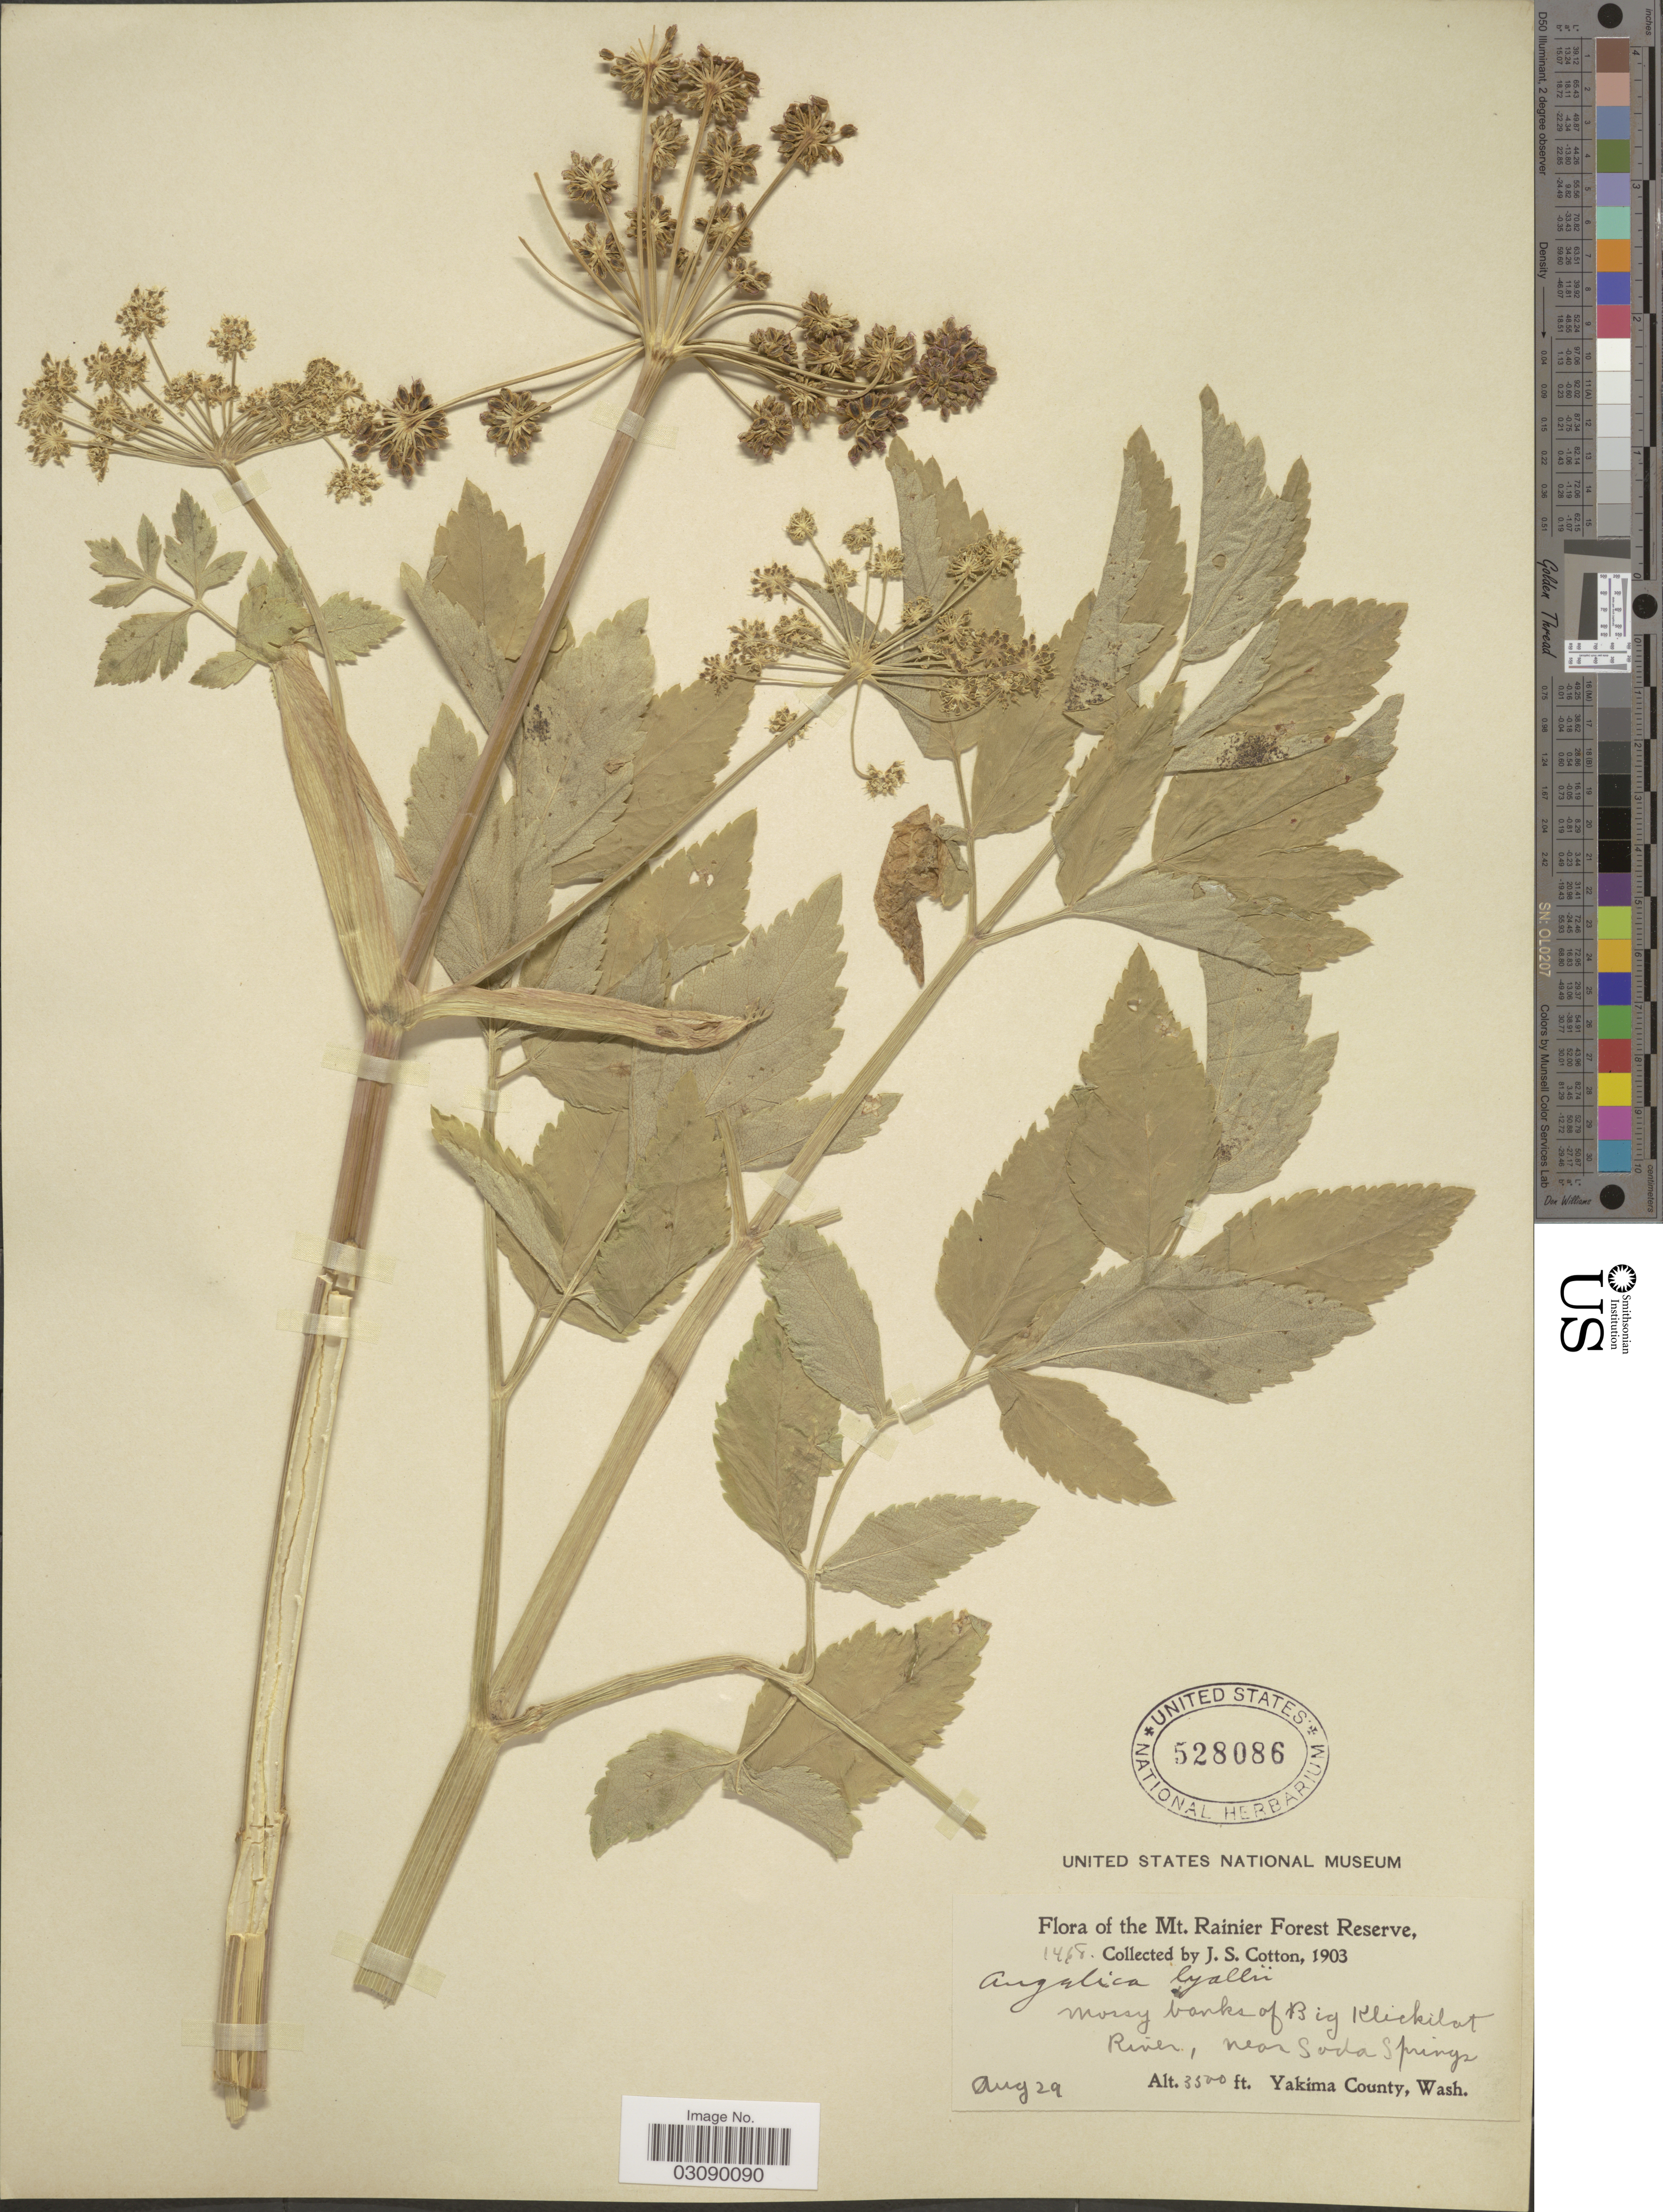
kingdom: Plantae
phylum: Tracheophyta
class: Magnoliopsida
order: Apiales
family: Apiaceae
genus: Angelica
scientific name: Angelica arguta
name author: Nutt.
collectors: J. S. Cotton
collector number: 1468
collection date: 1903-08-29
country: United States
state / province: Washington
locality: Mt. Rainier Forest Reserve. Mossy banks of Big Klickilat River, near Soda Springs.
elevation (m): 1067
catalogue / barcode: US 528086